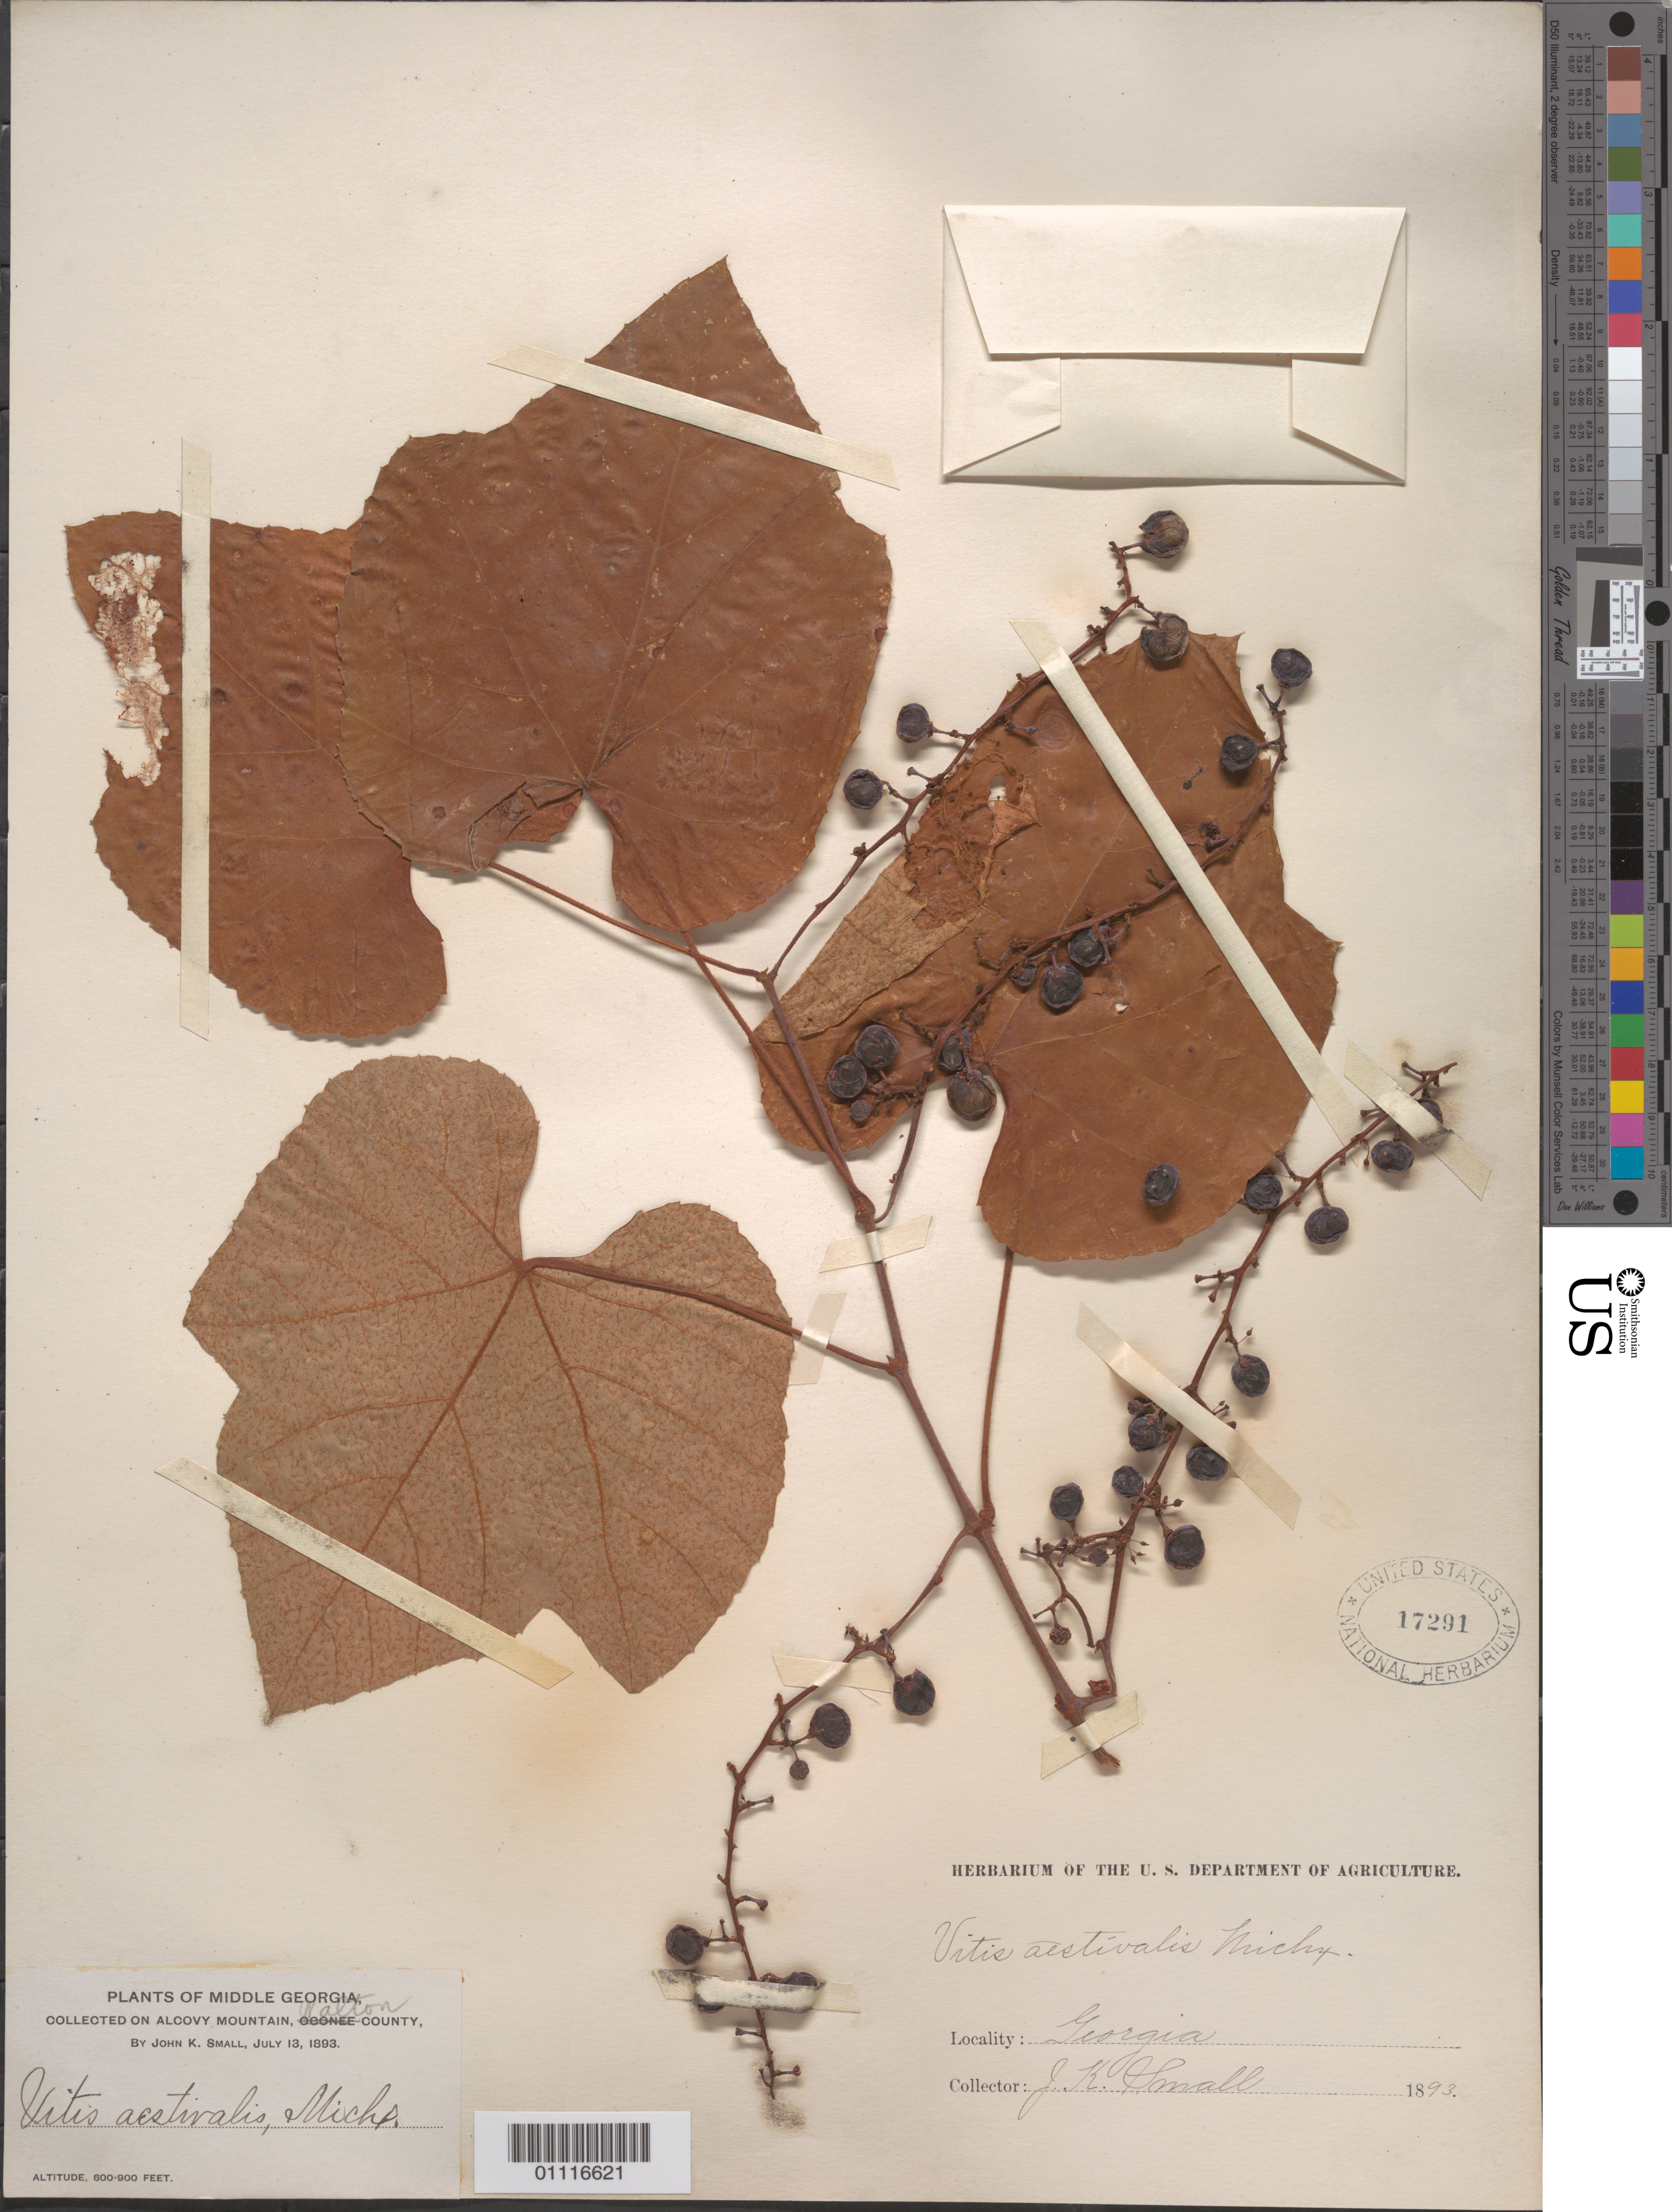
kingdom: Plantae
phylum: Tracheophyta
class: Magnoliopsida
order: Vitales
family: Vitaceae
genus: Vitis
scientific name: Vitis aestivalis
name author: Michx.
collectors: J. K. Small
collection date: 1893-07-13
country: United States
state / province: Georgia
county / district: Walton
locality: Alcovy Mountain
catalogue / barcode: US 17291